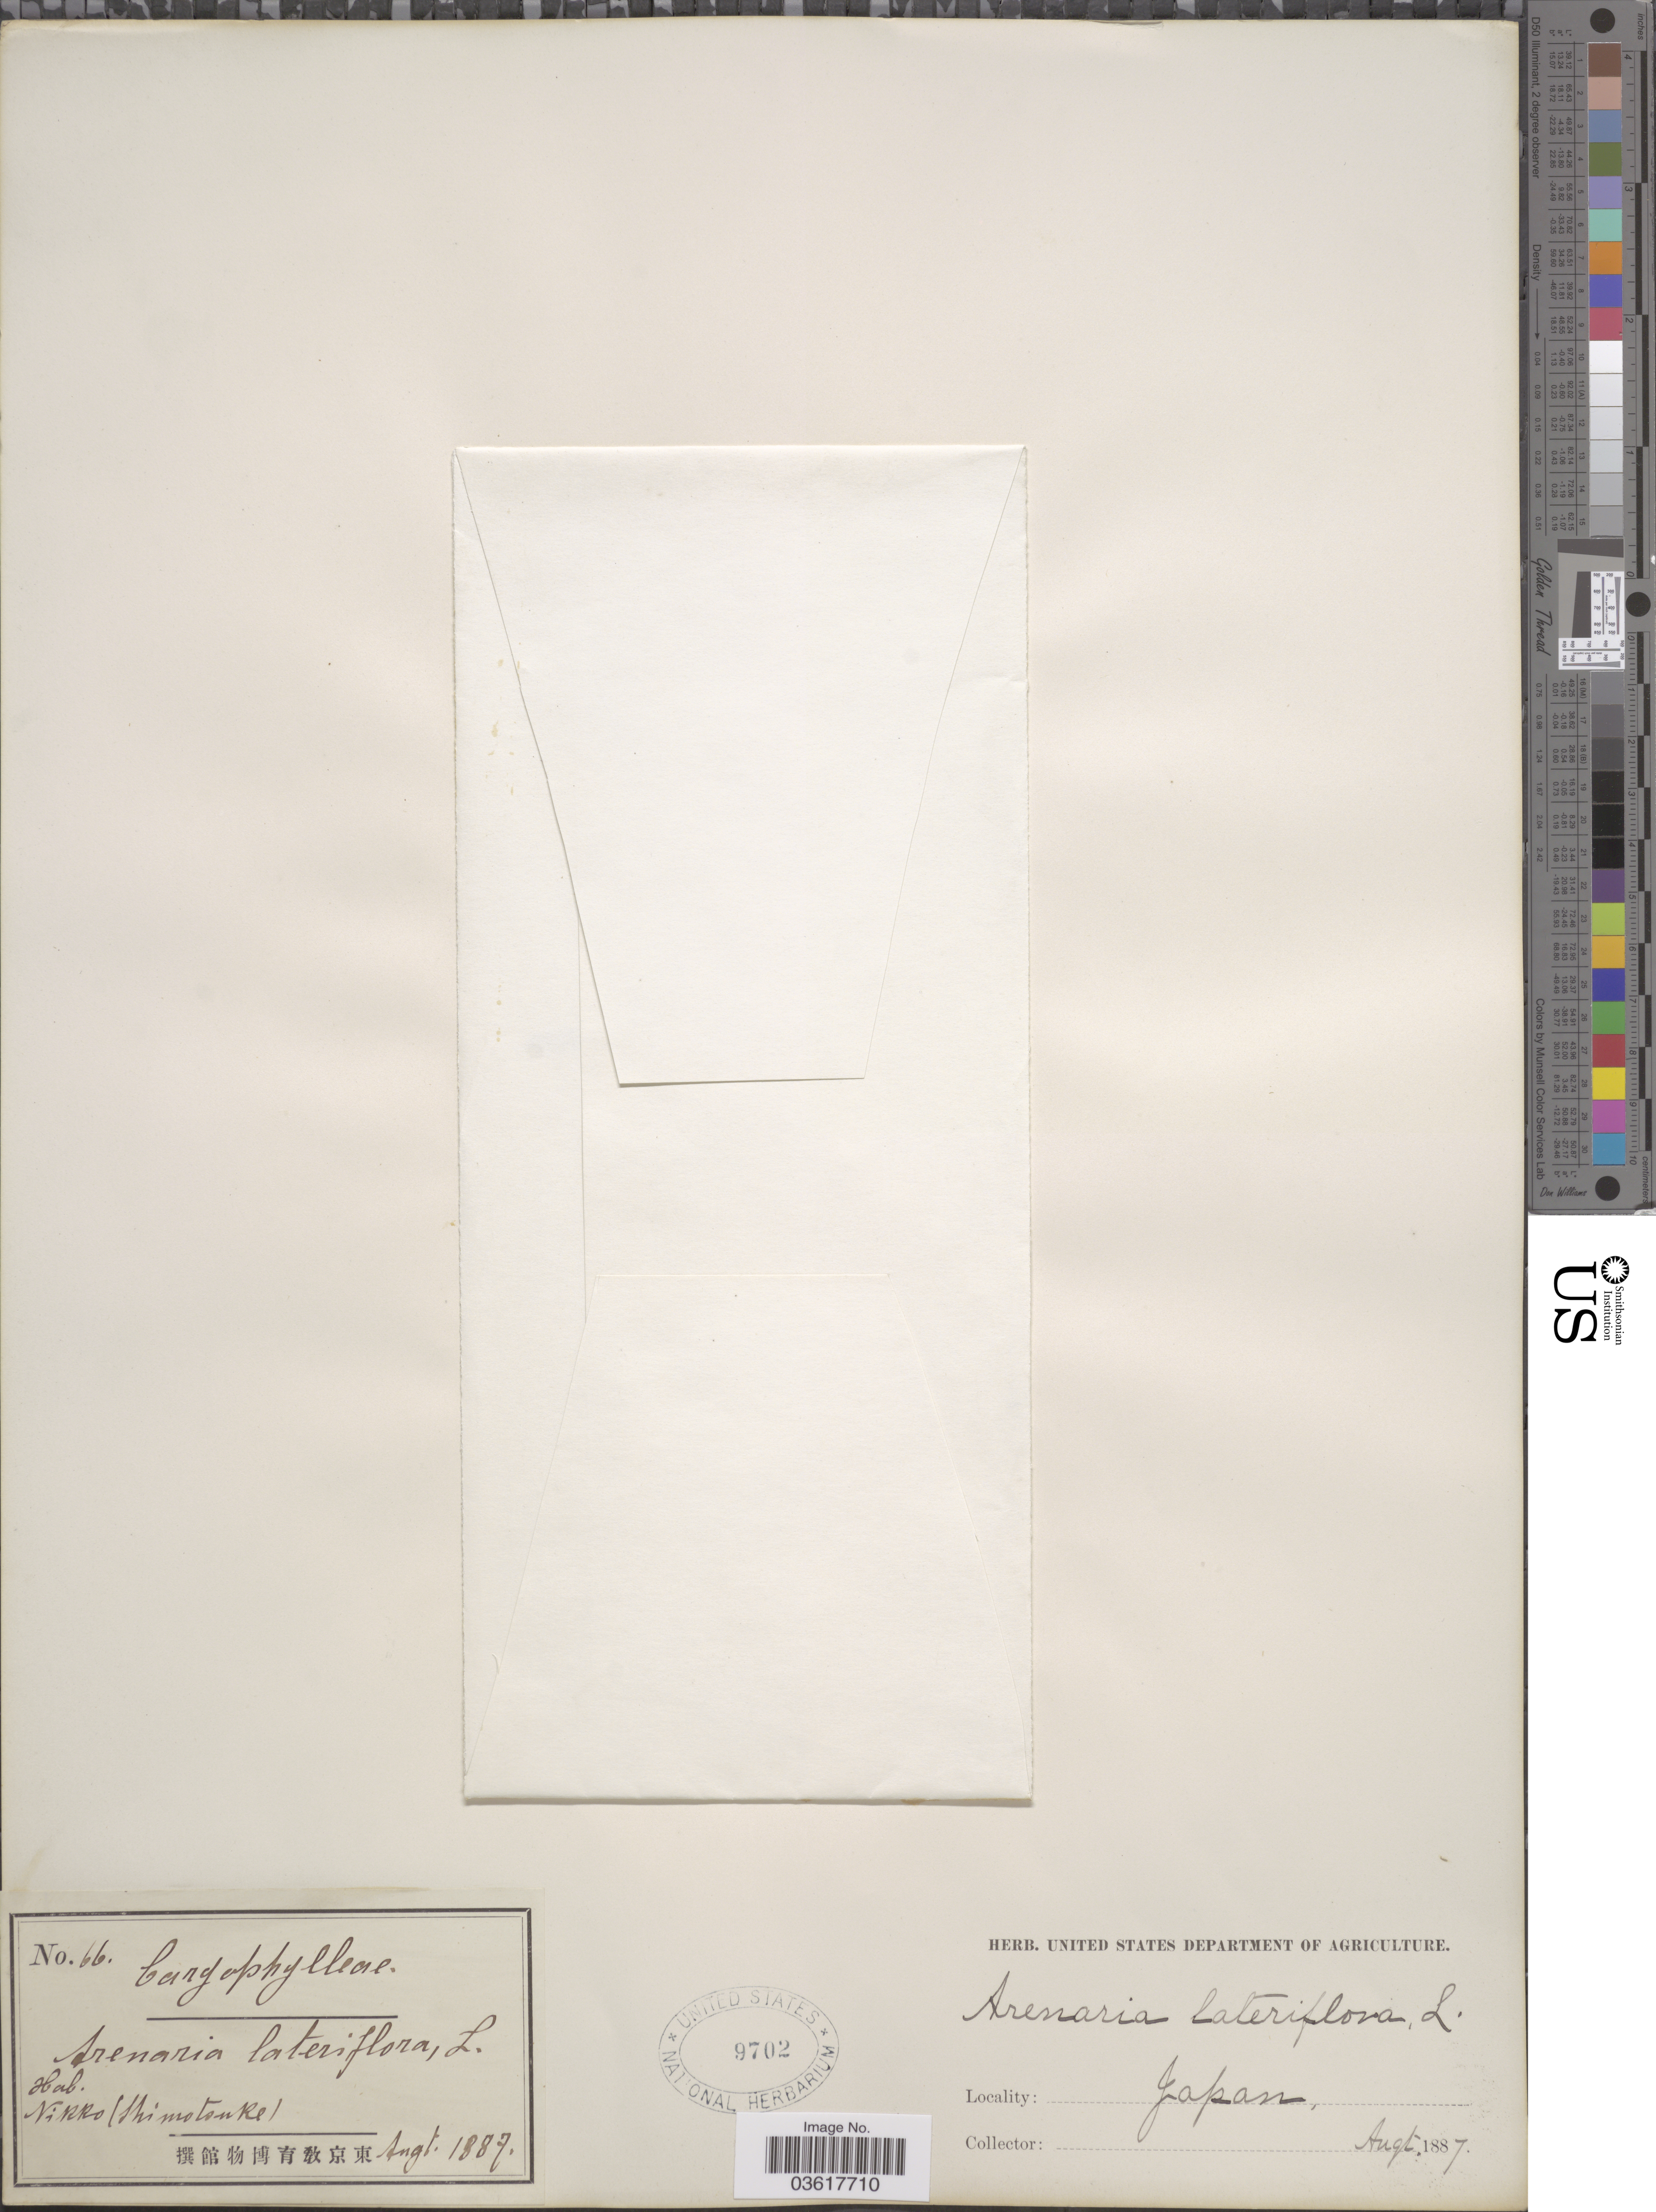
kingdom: Plantae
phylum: Tracheophyta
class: Magnoliopsida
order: Caryophyllales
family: Caryophyllaceae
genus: Moehringia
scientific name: Moehringia lateriflora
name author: (L.) Fenzl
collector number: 66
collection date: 1887-08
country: Japan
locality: Nikko (Shimotsuke).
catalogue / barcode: US 9702